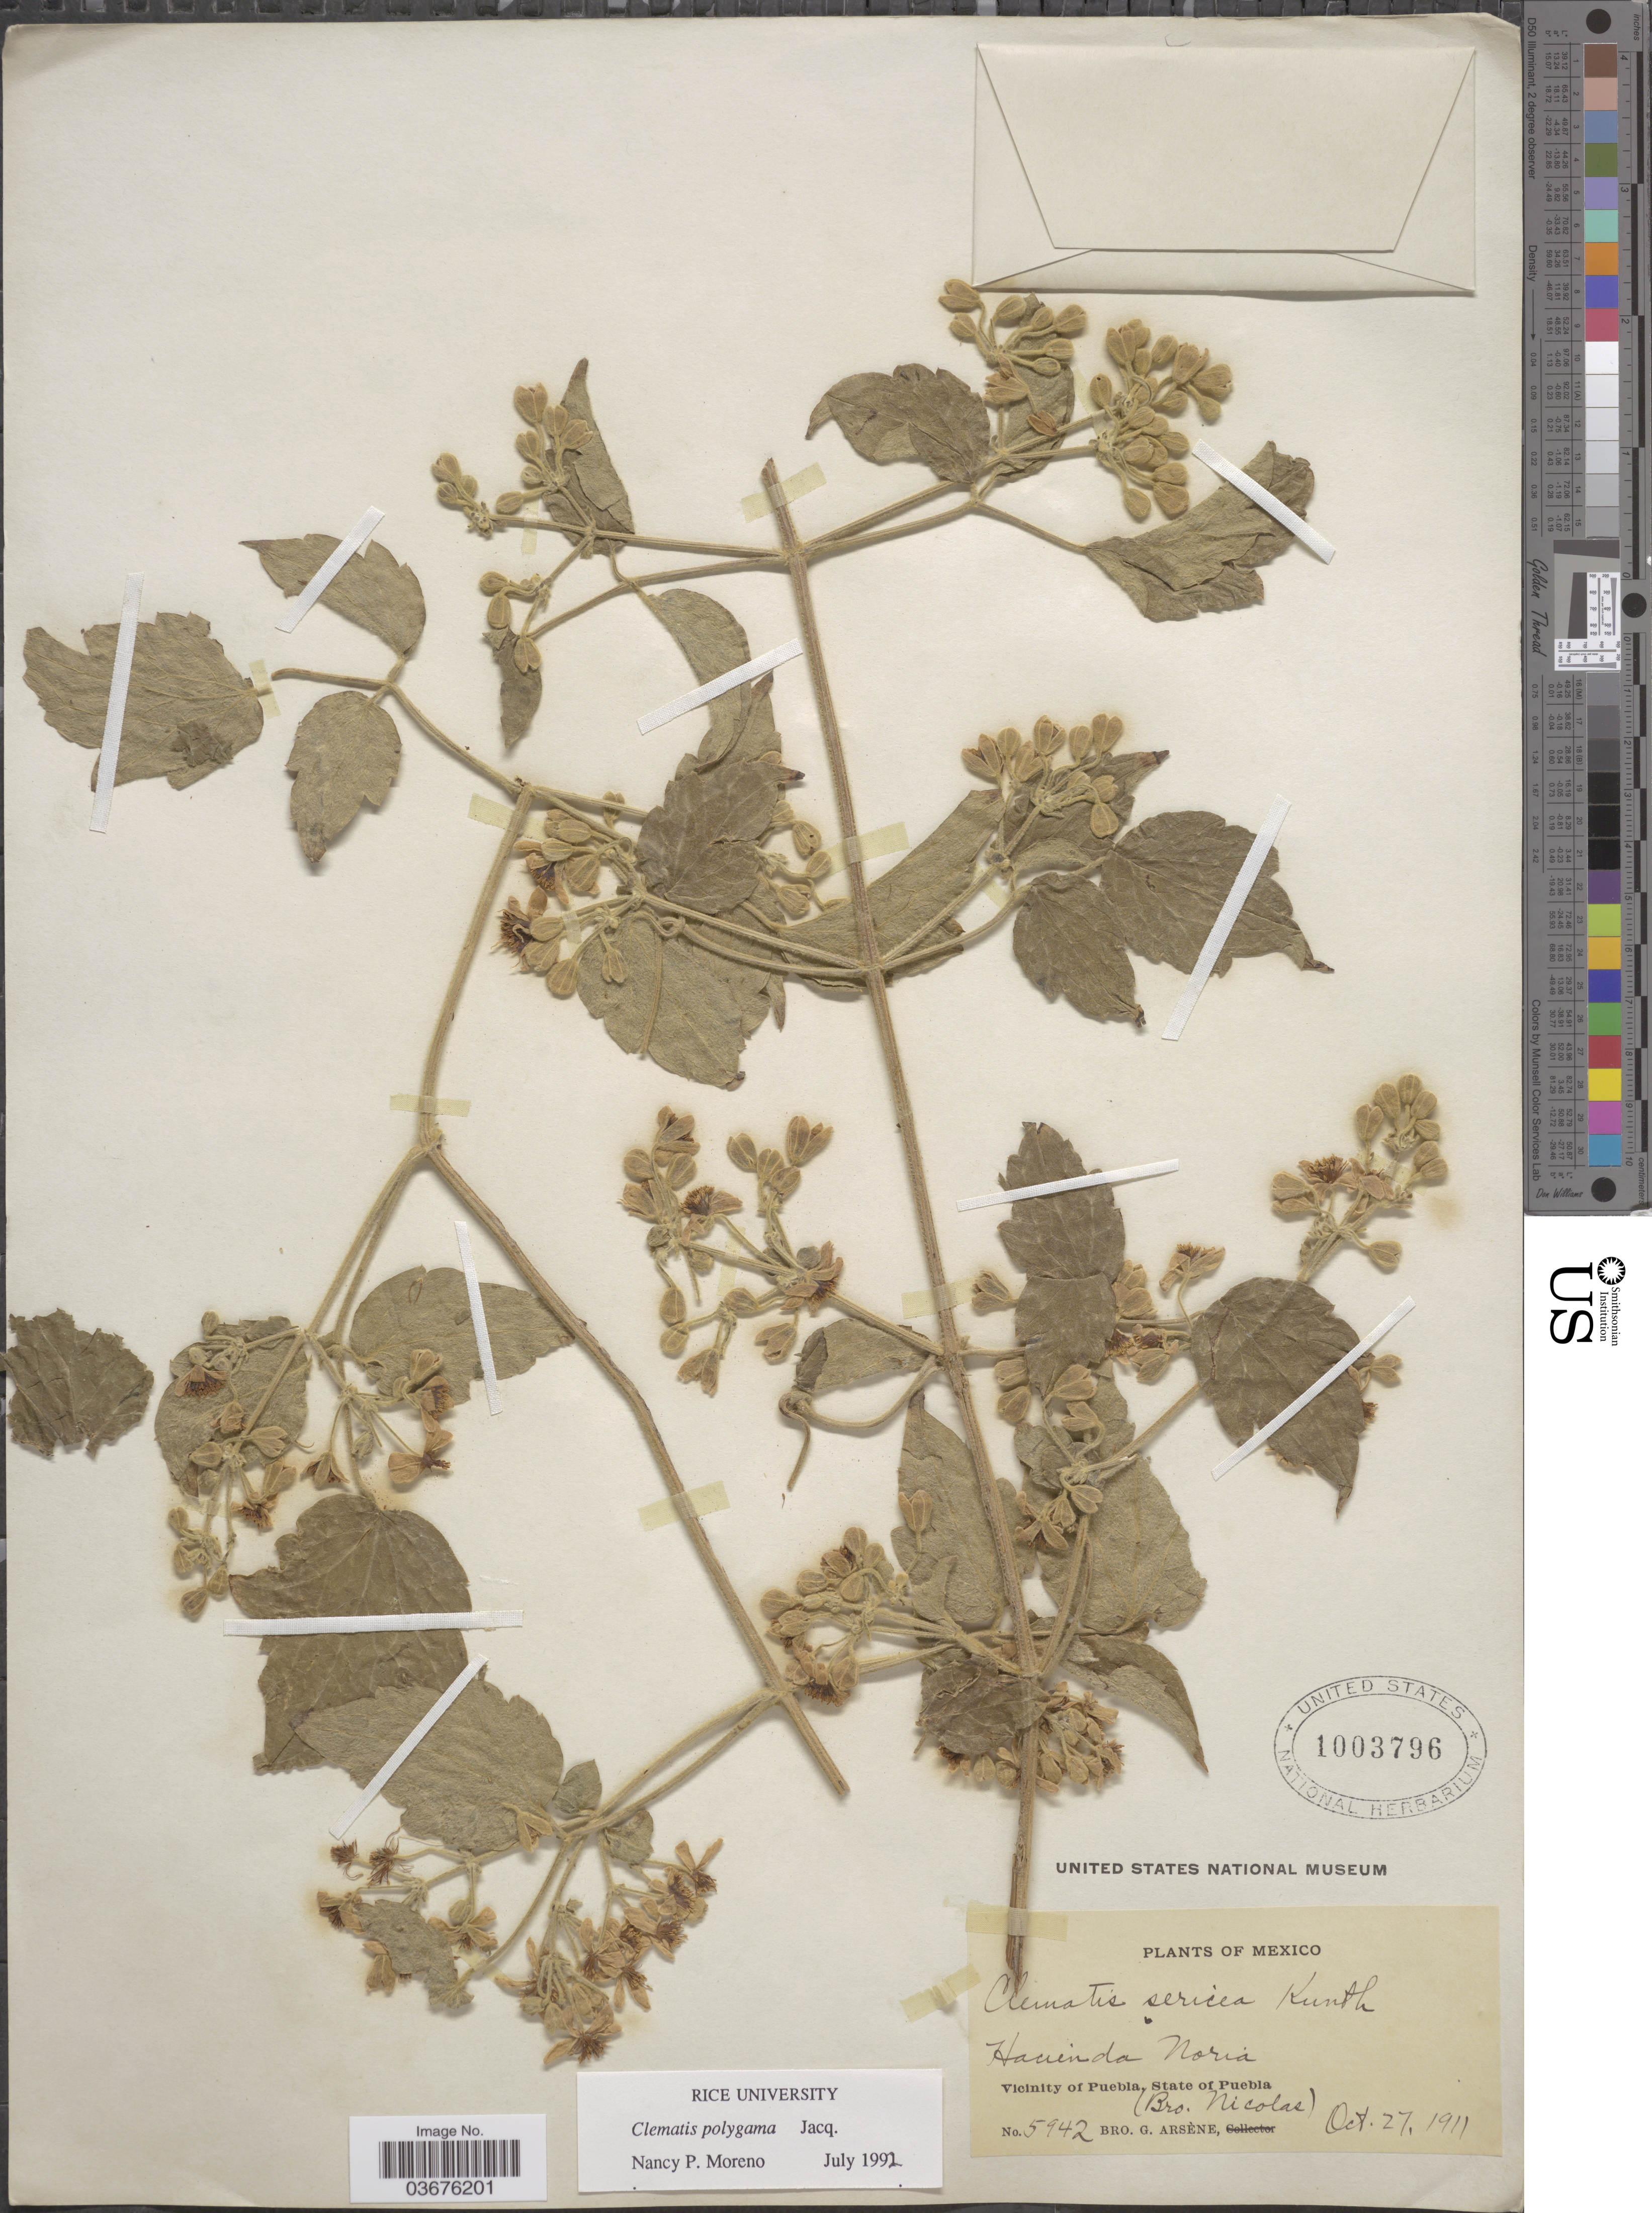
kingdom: Plantae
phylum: Tracheophyta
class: Magnoliopsida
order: Ranunculales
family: Ranunculaceae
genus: Clematis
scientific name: Clematis polygama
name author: Jacq.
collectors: Bro. G. Arsène & Bro. Nicolas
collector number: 5942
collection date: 1911-10-27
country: Mexico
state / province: Puebla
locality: Hacienda Noria. Vicinity of Puebla.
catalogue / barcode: US 1003796